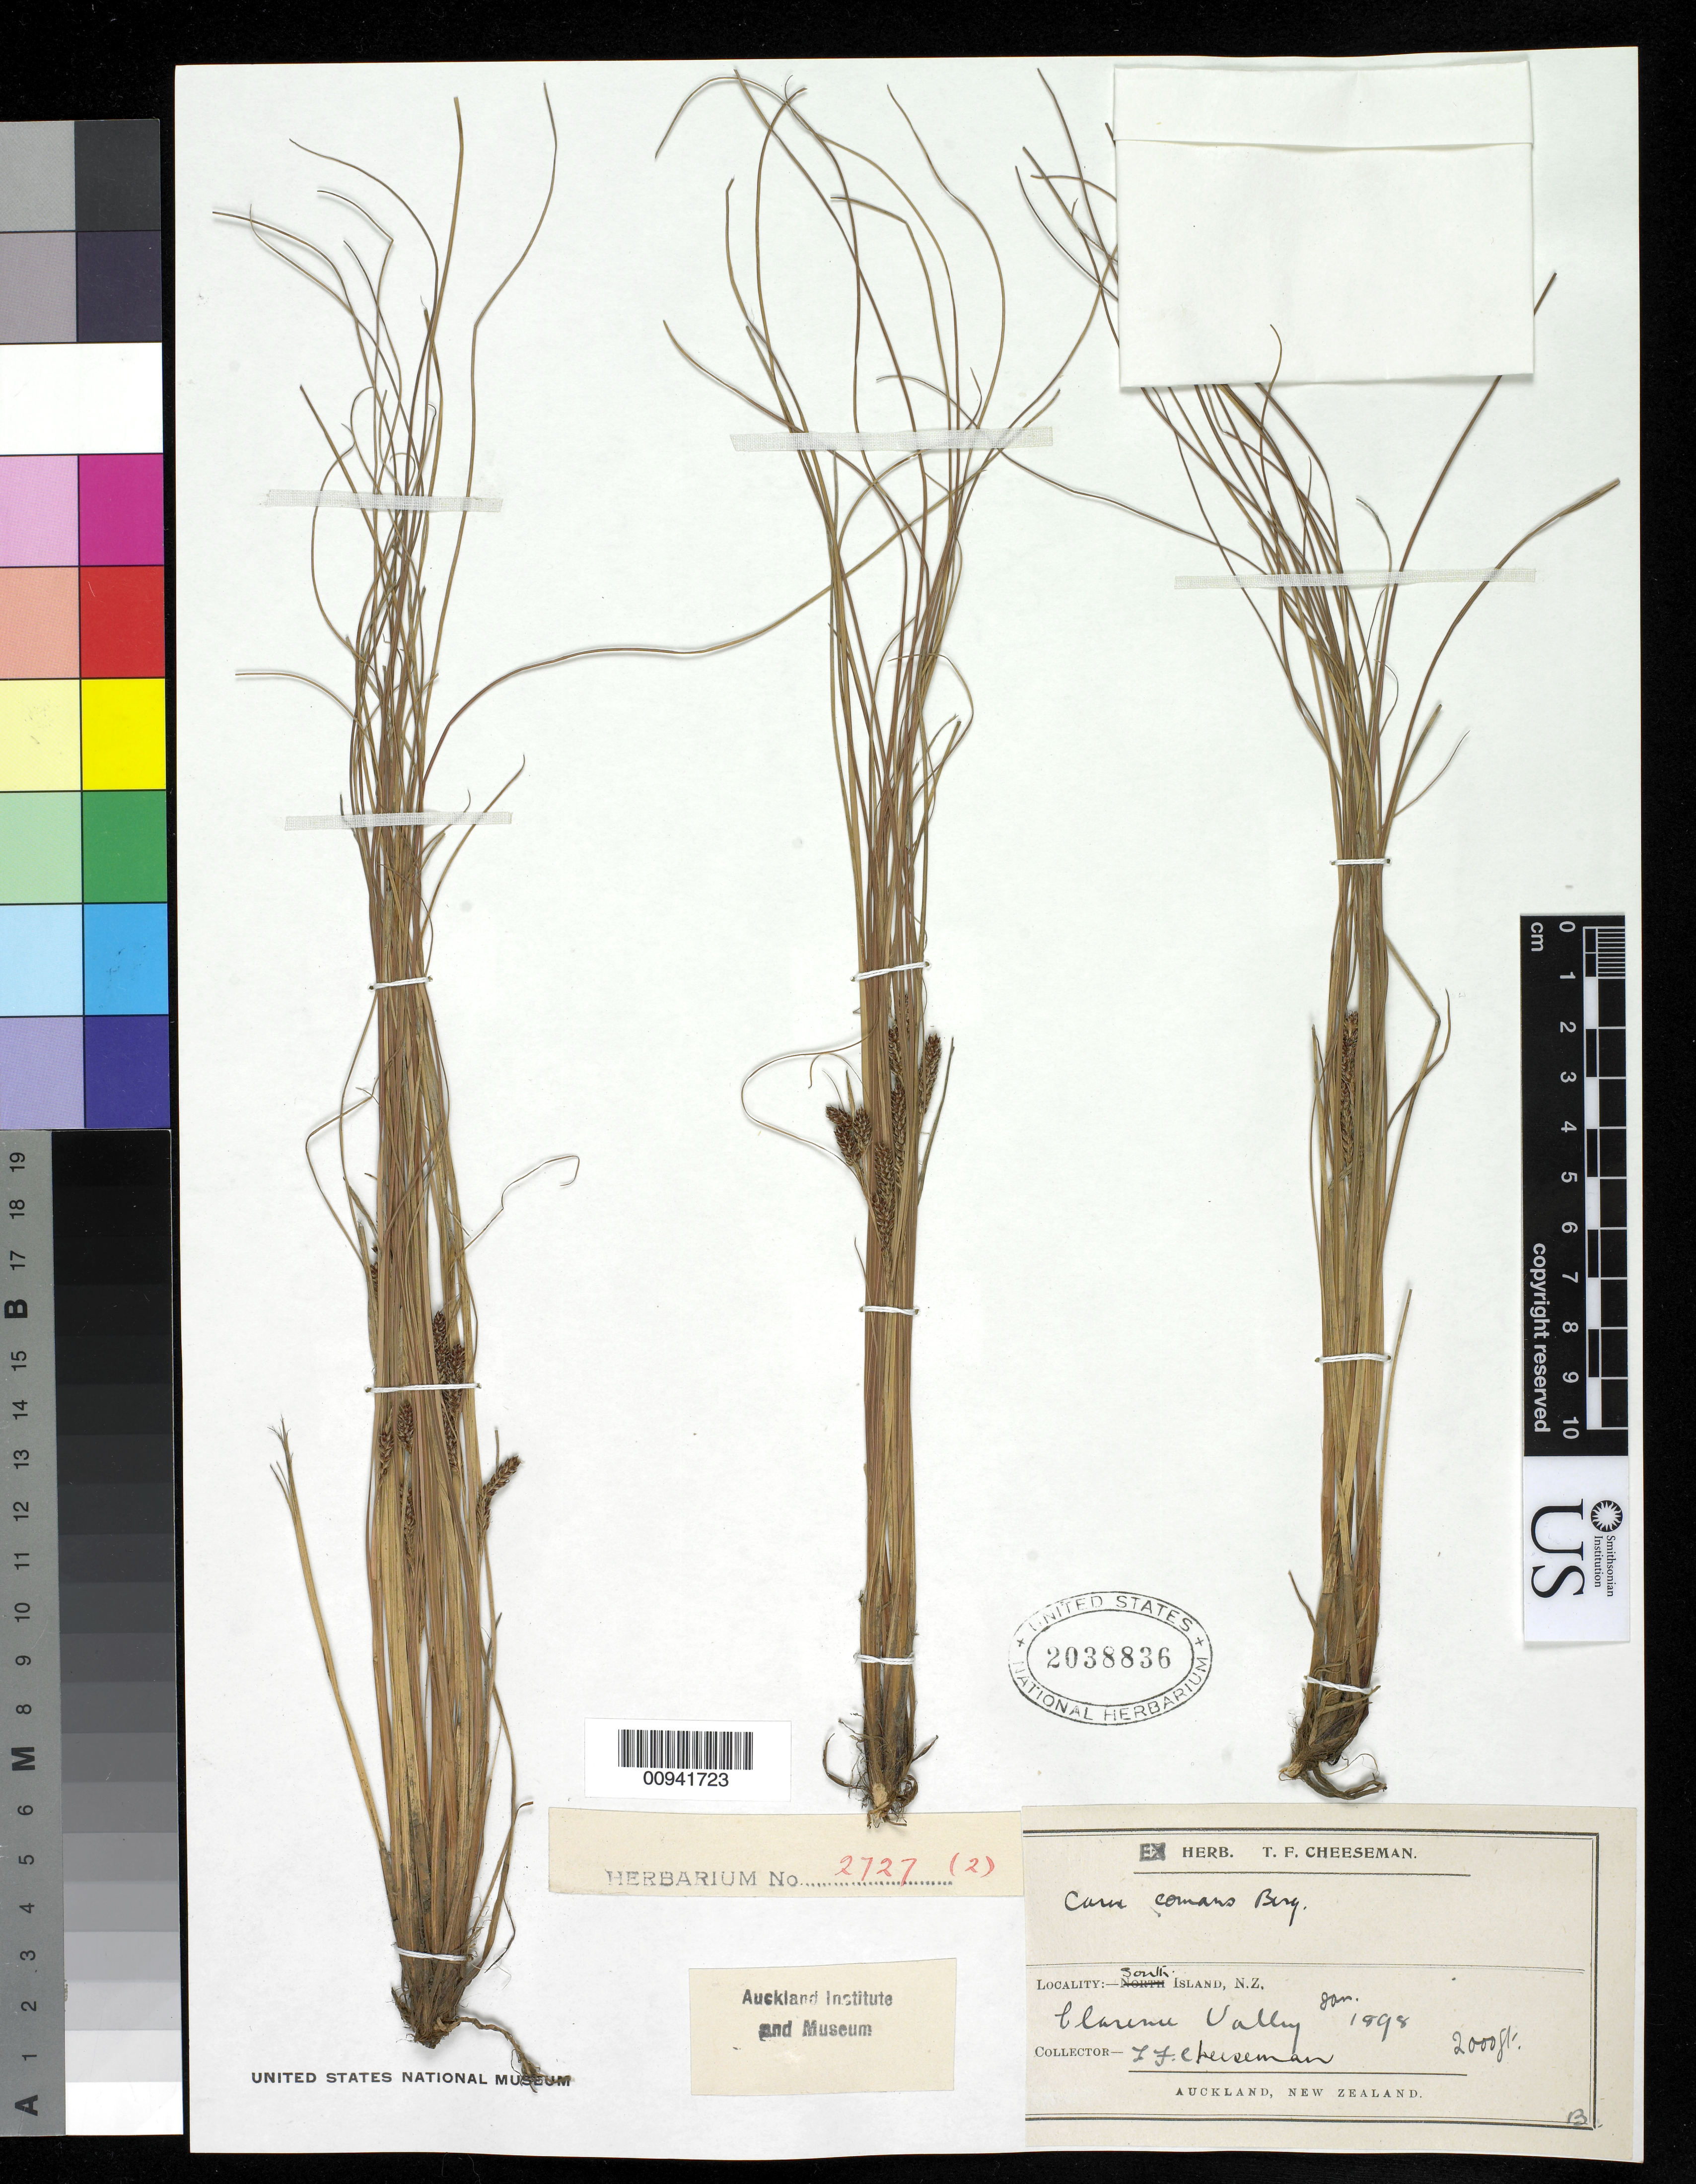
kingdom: Plantae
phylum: Tracheophyta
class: Liliopsida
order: Poales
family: Cyperaceae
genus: Carex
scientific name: Carex comans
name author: Berggr.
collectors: T. F. Cheeseman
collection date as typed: Jan 1898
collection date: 1898-01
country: New Zealand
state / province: Auckland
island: South Island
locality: Herbarium No. 2727 (2); Blarenu Valley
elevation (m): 610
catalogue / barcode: US 2038836